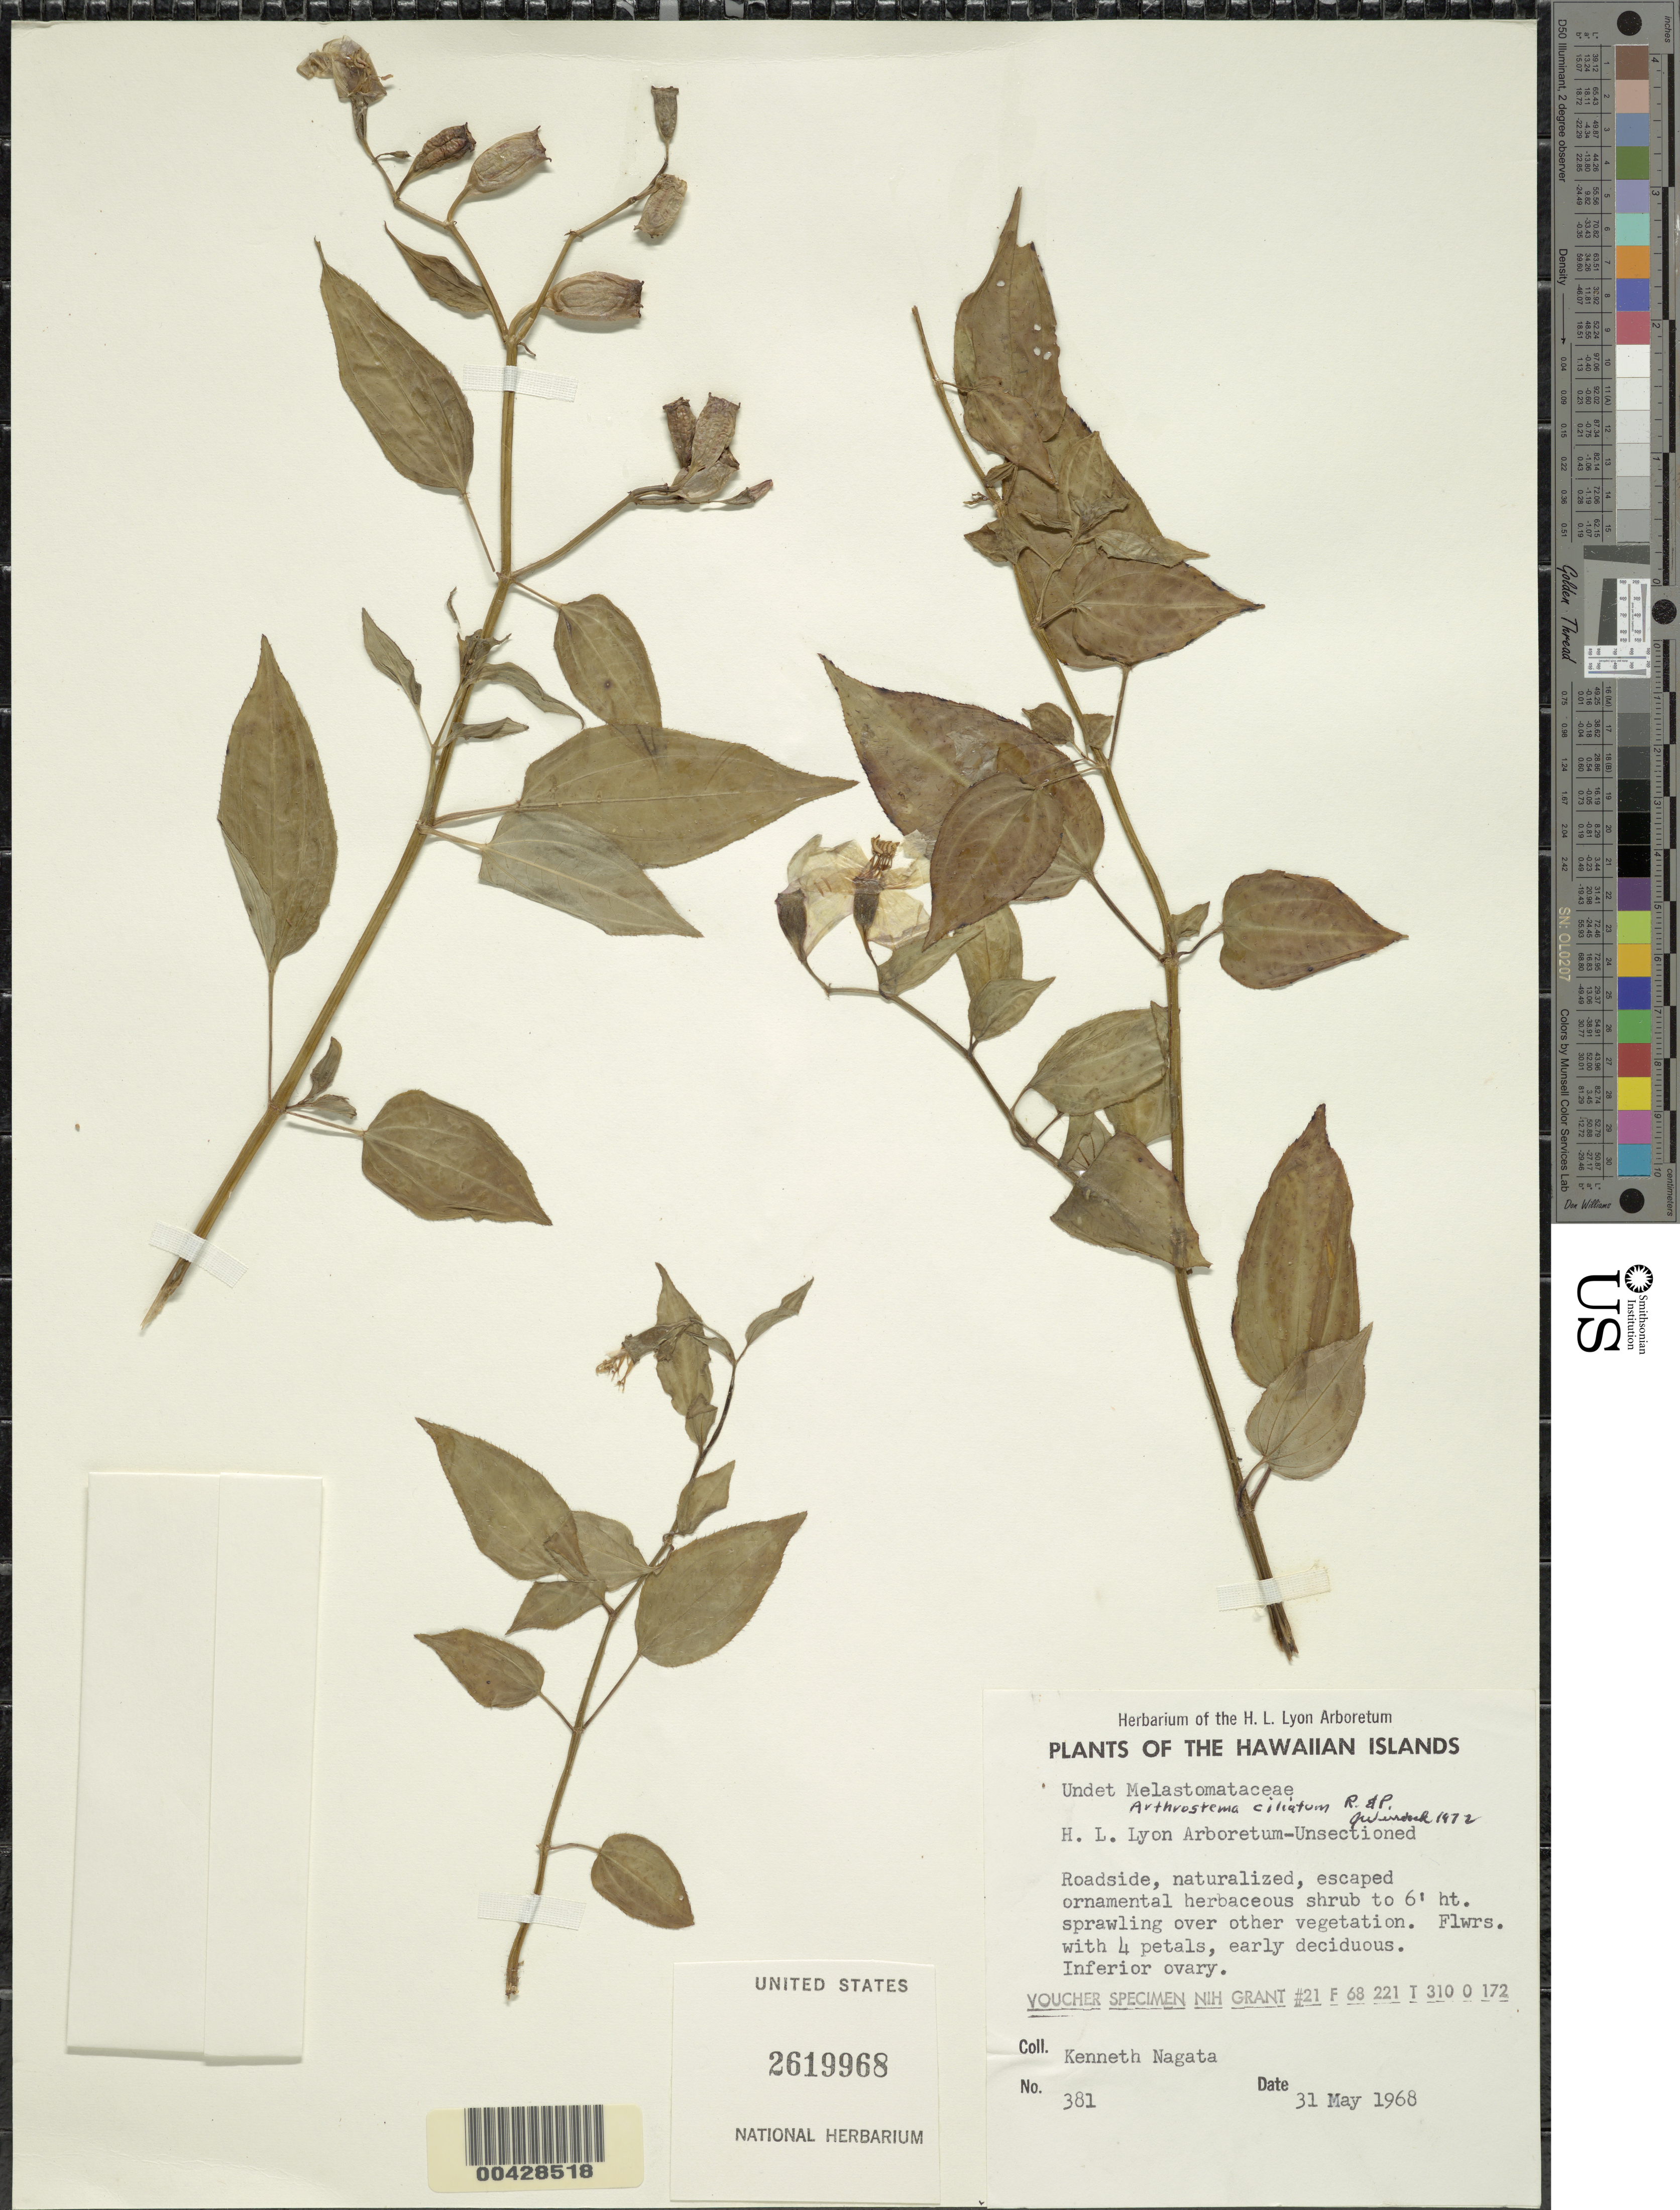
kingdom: Plantae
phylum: Tracheophyta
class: Magnoliopsida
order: Myrtales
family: Melastomataceae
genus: Arthrostemma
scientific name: Arthrostemma ciliatum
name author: Pav. ex D. Don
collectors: K. Nagata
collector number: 381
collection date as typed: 31 May 1968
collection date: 1968-05-31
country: United States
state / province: Hawaii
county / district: Hawaii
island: Hawaii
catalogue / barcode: US 2619968